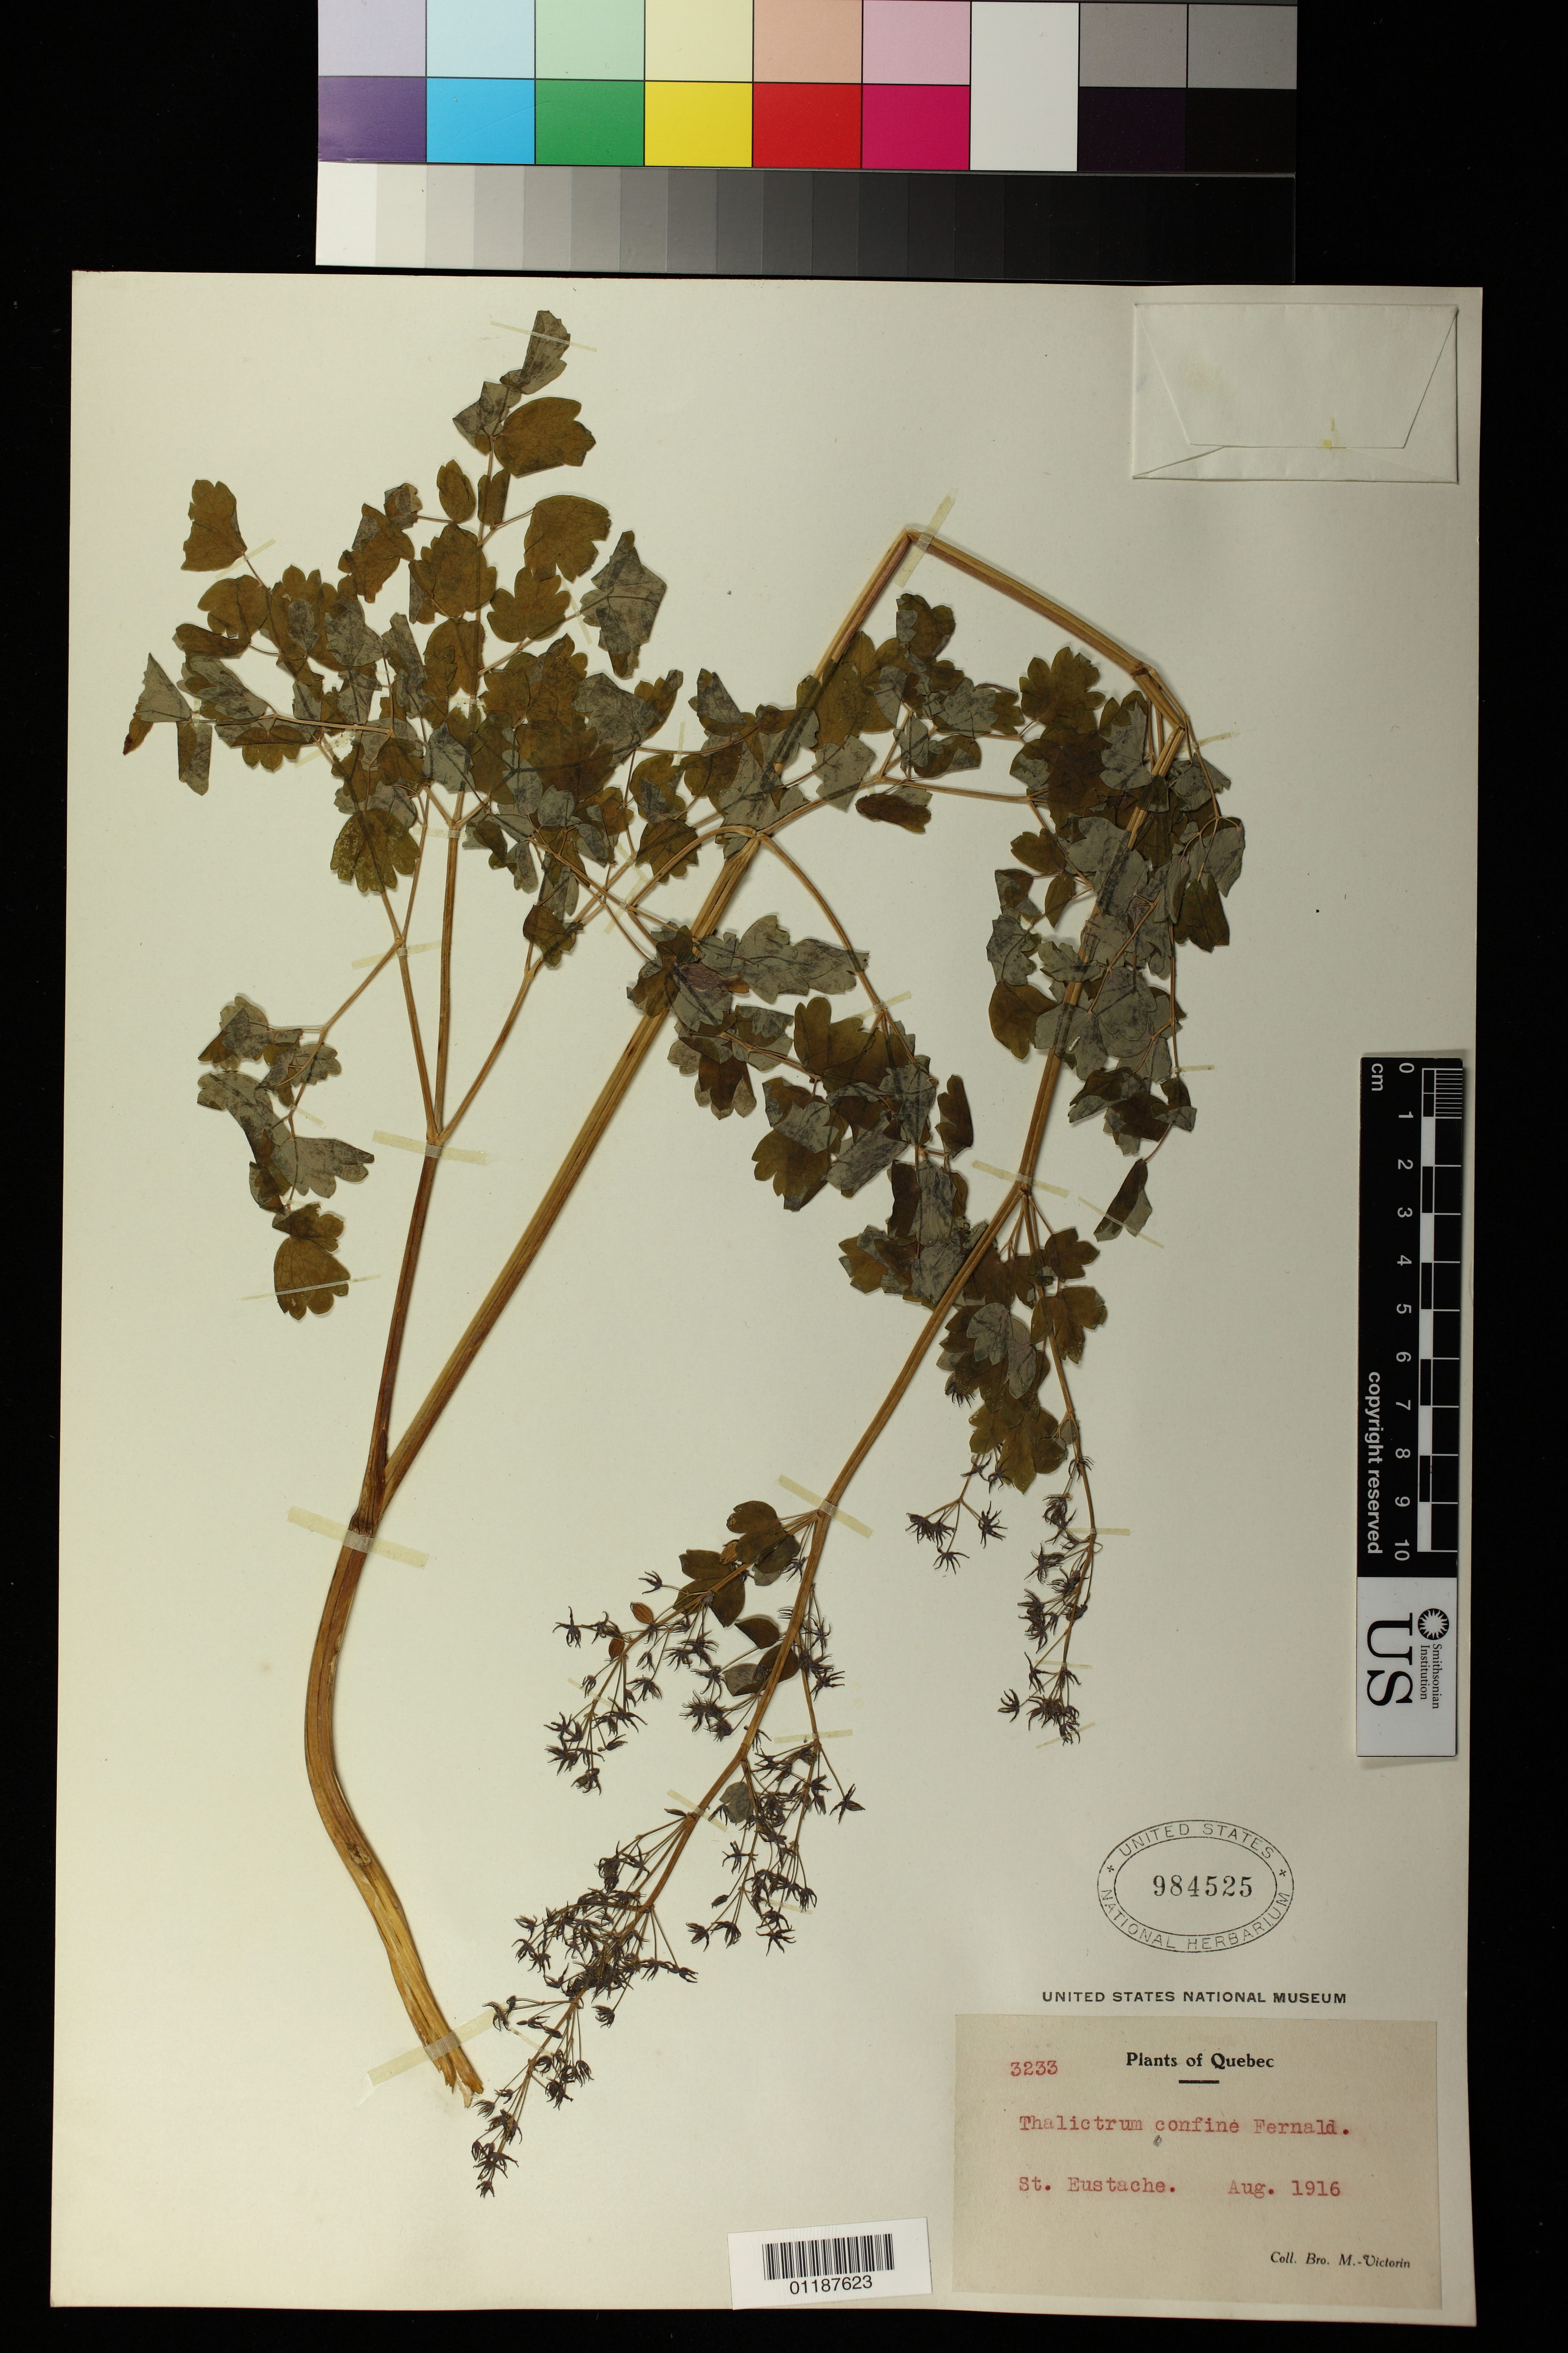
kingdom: Plantae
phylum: Tracheophyta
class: Magnoliopsida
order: Ranunculales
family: Ranunculaceae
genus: Thalictrum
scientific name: Thalictrum confine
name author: Fernald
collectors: Fr. Marie-Victorin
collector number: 3233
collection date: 1916-08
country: Canada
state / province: Quebec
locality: St. Eustache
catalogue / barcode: US 984525